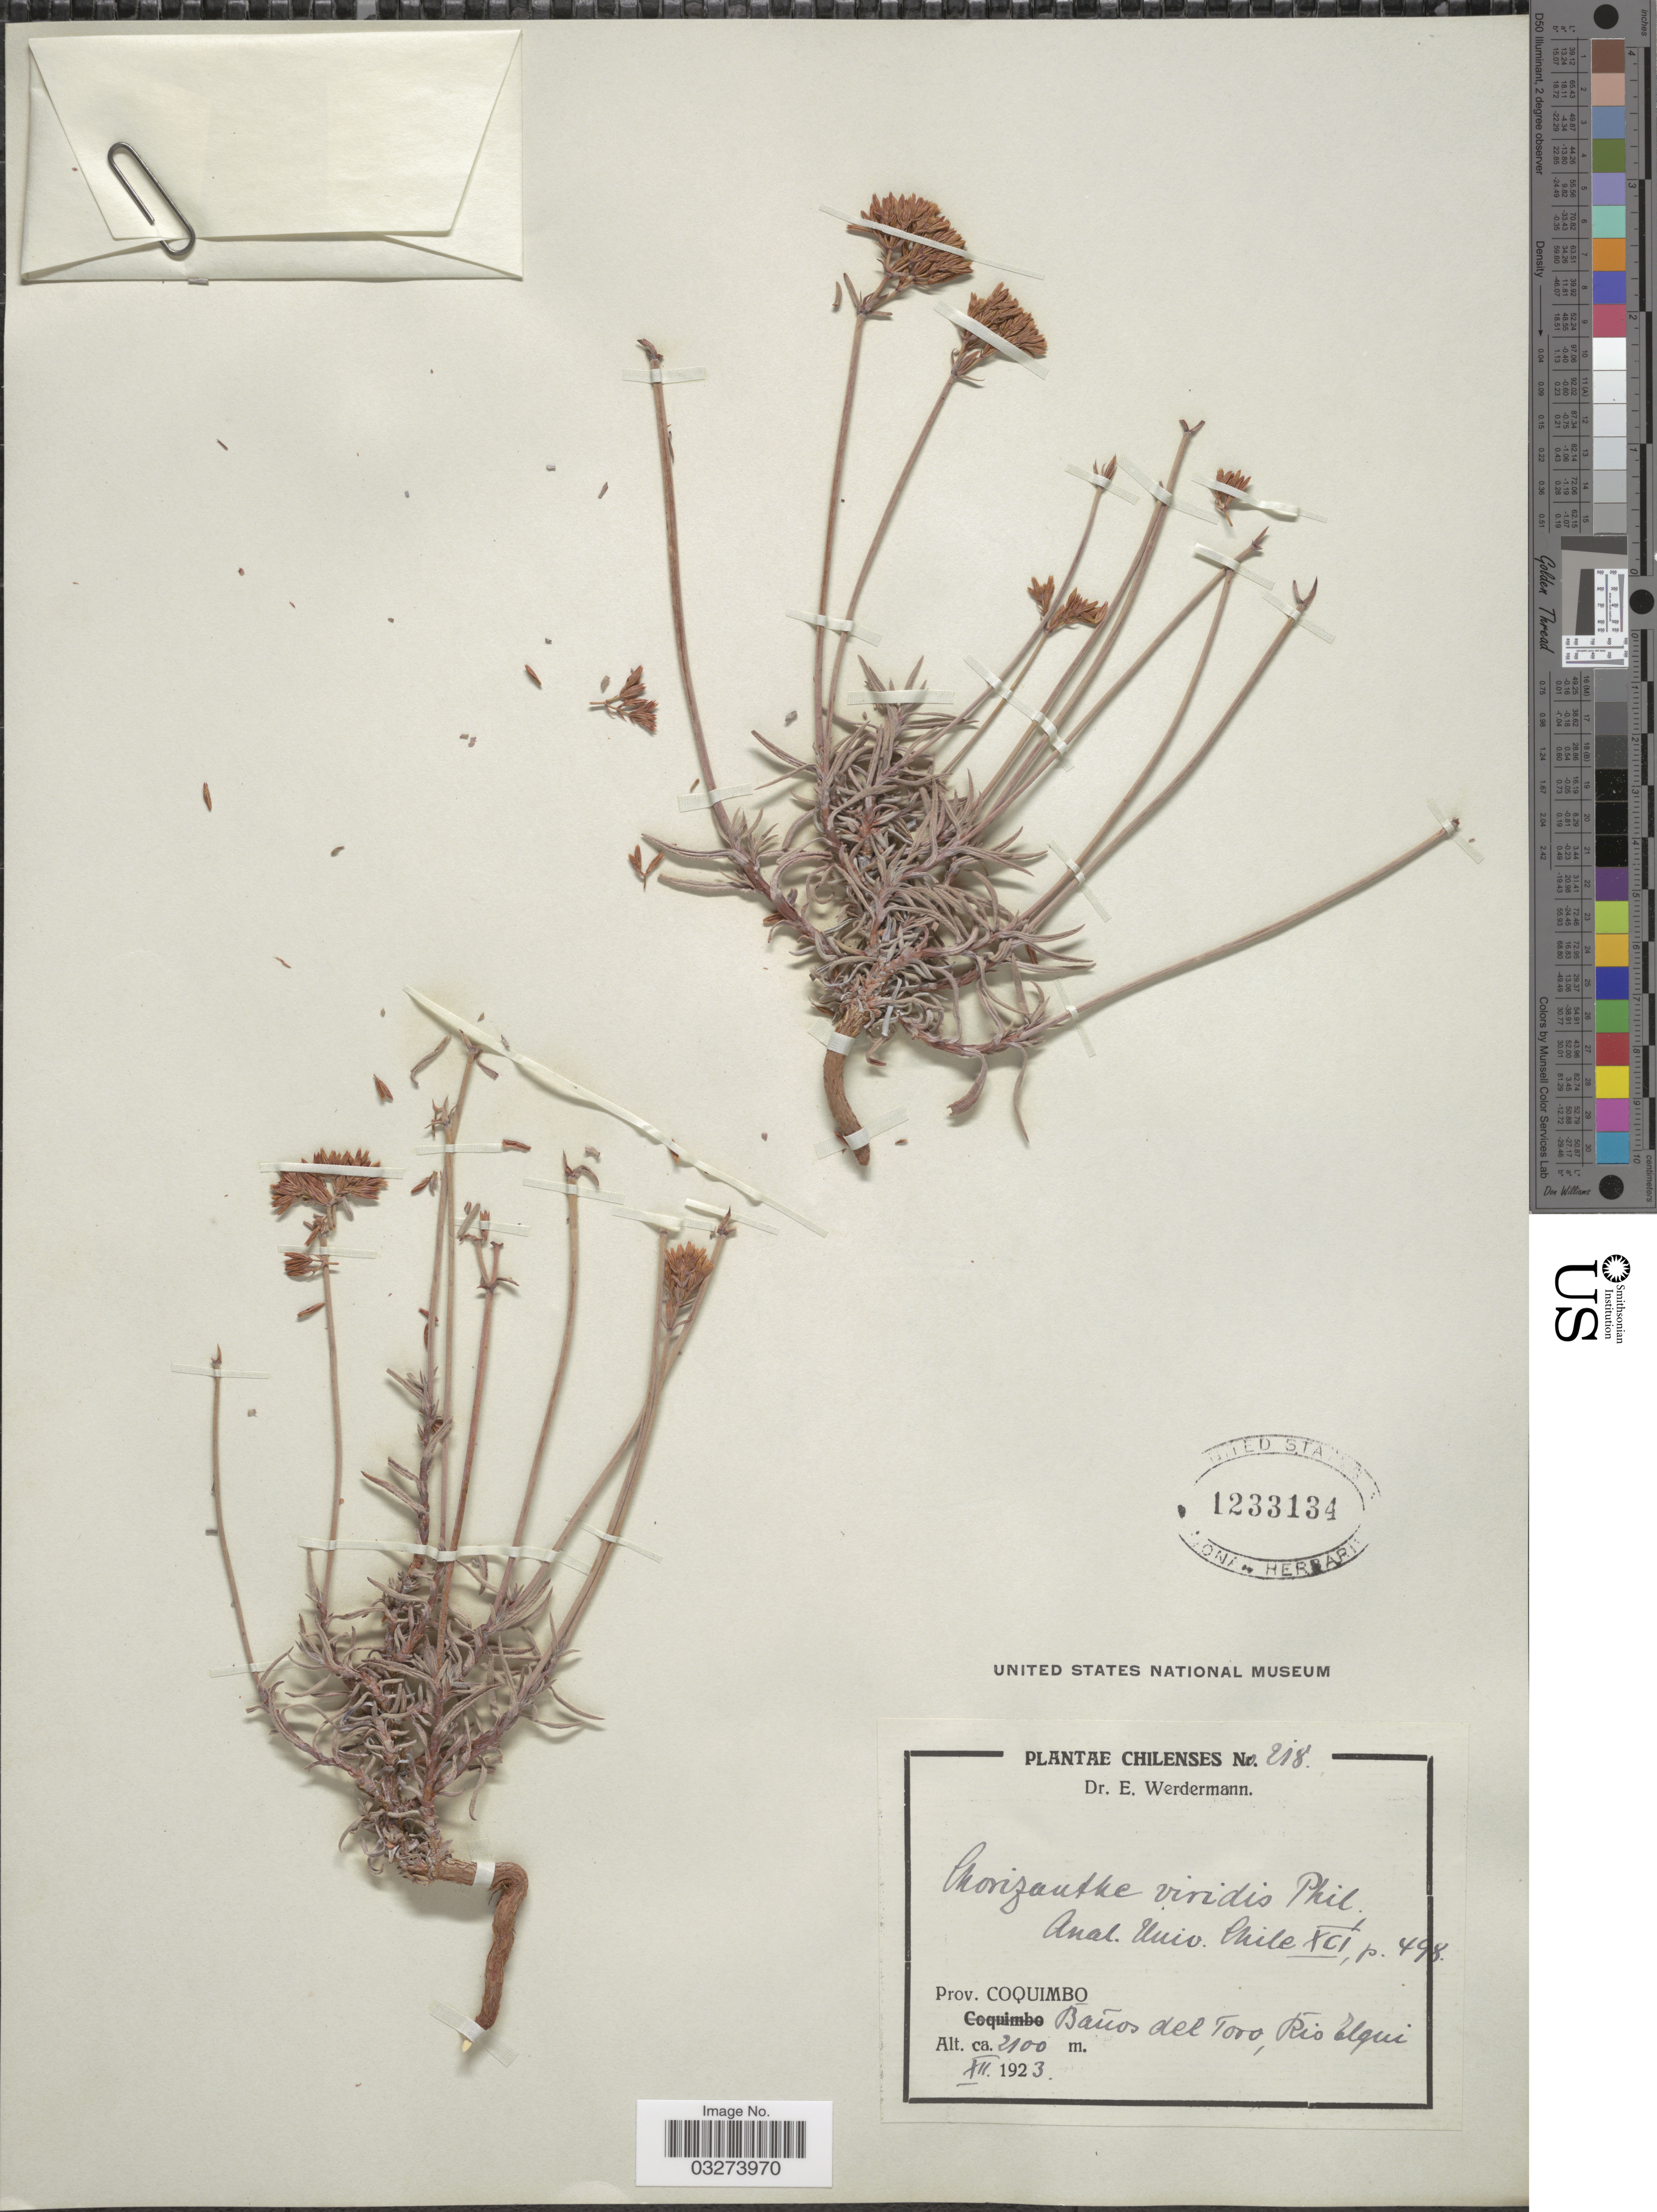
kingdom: Plantae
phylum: Tracheophyta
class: Magnoliopsida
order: Caryophyllales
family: Polygonaceae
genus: Chorizanthe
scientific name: Chorizanthe viridis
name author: Phil.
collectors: E. Werdermann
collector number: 218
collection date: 1923-12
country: Chile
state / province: Coquimbo (IV)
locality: Baños del Toro, Río Elqui.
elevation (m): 2100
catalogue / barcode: US 1233134